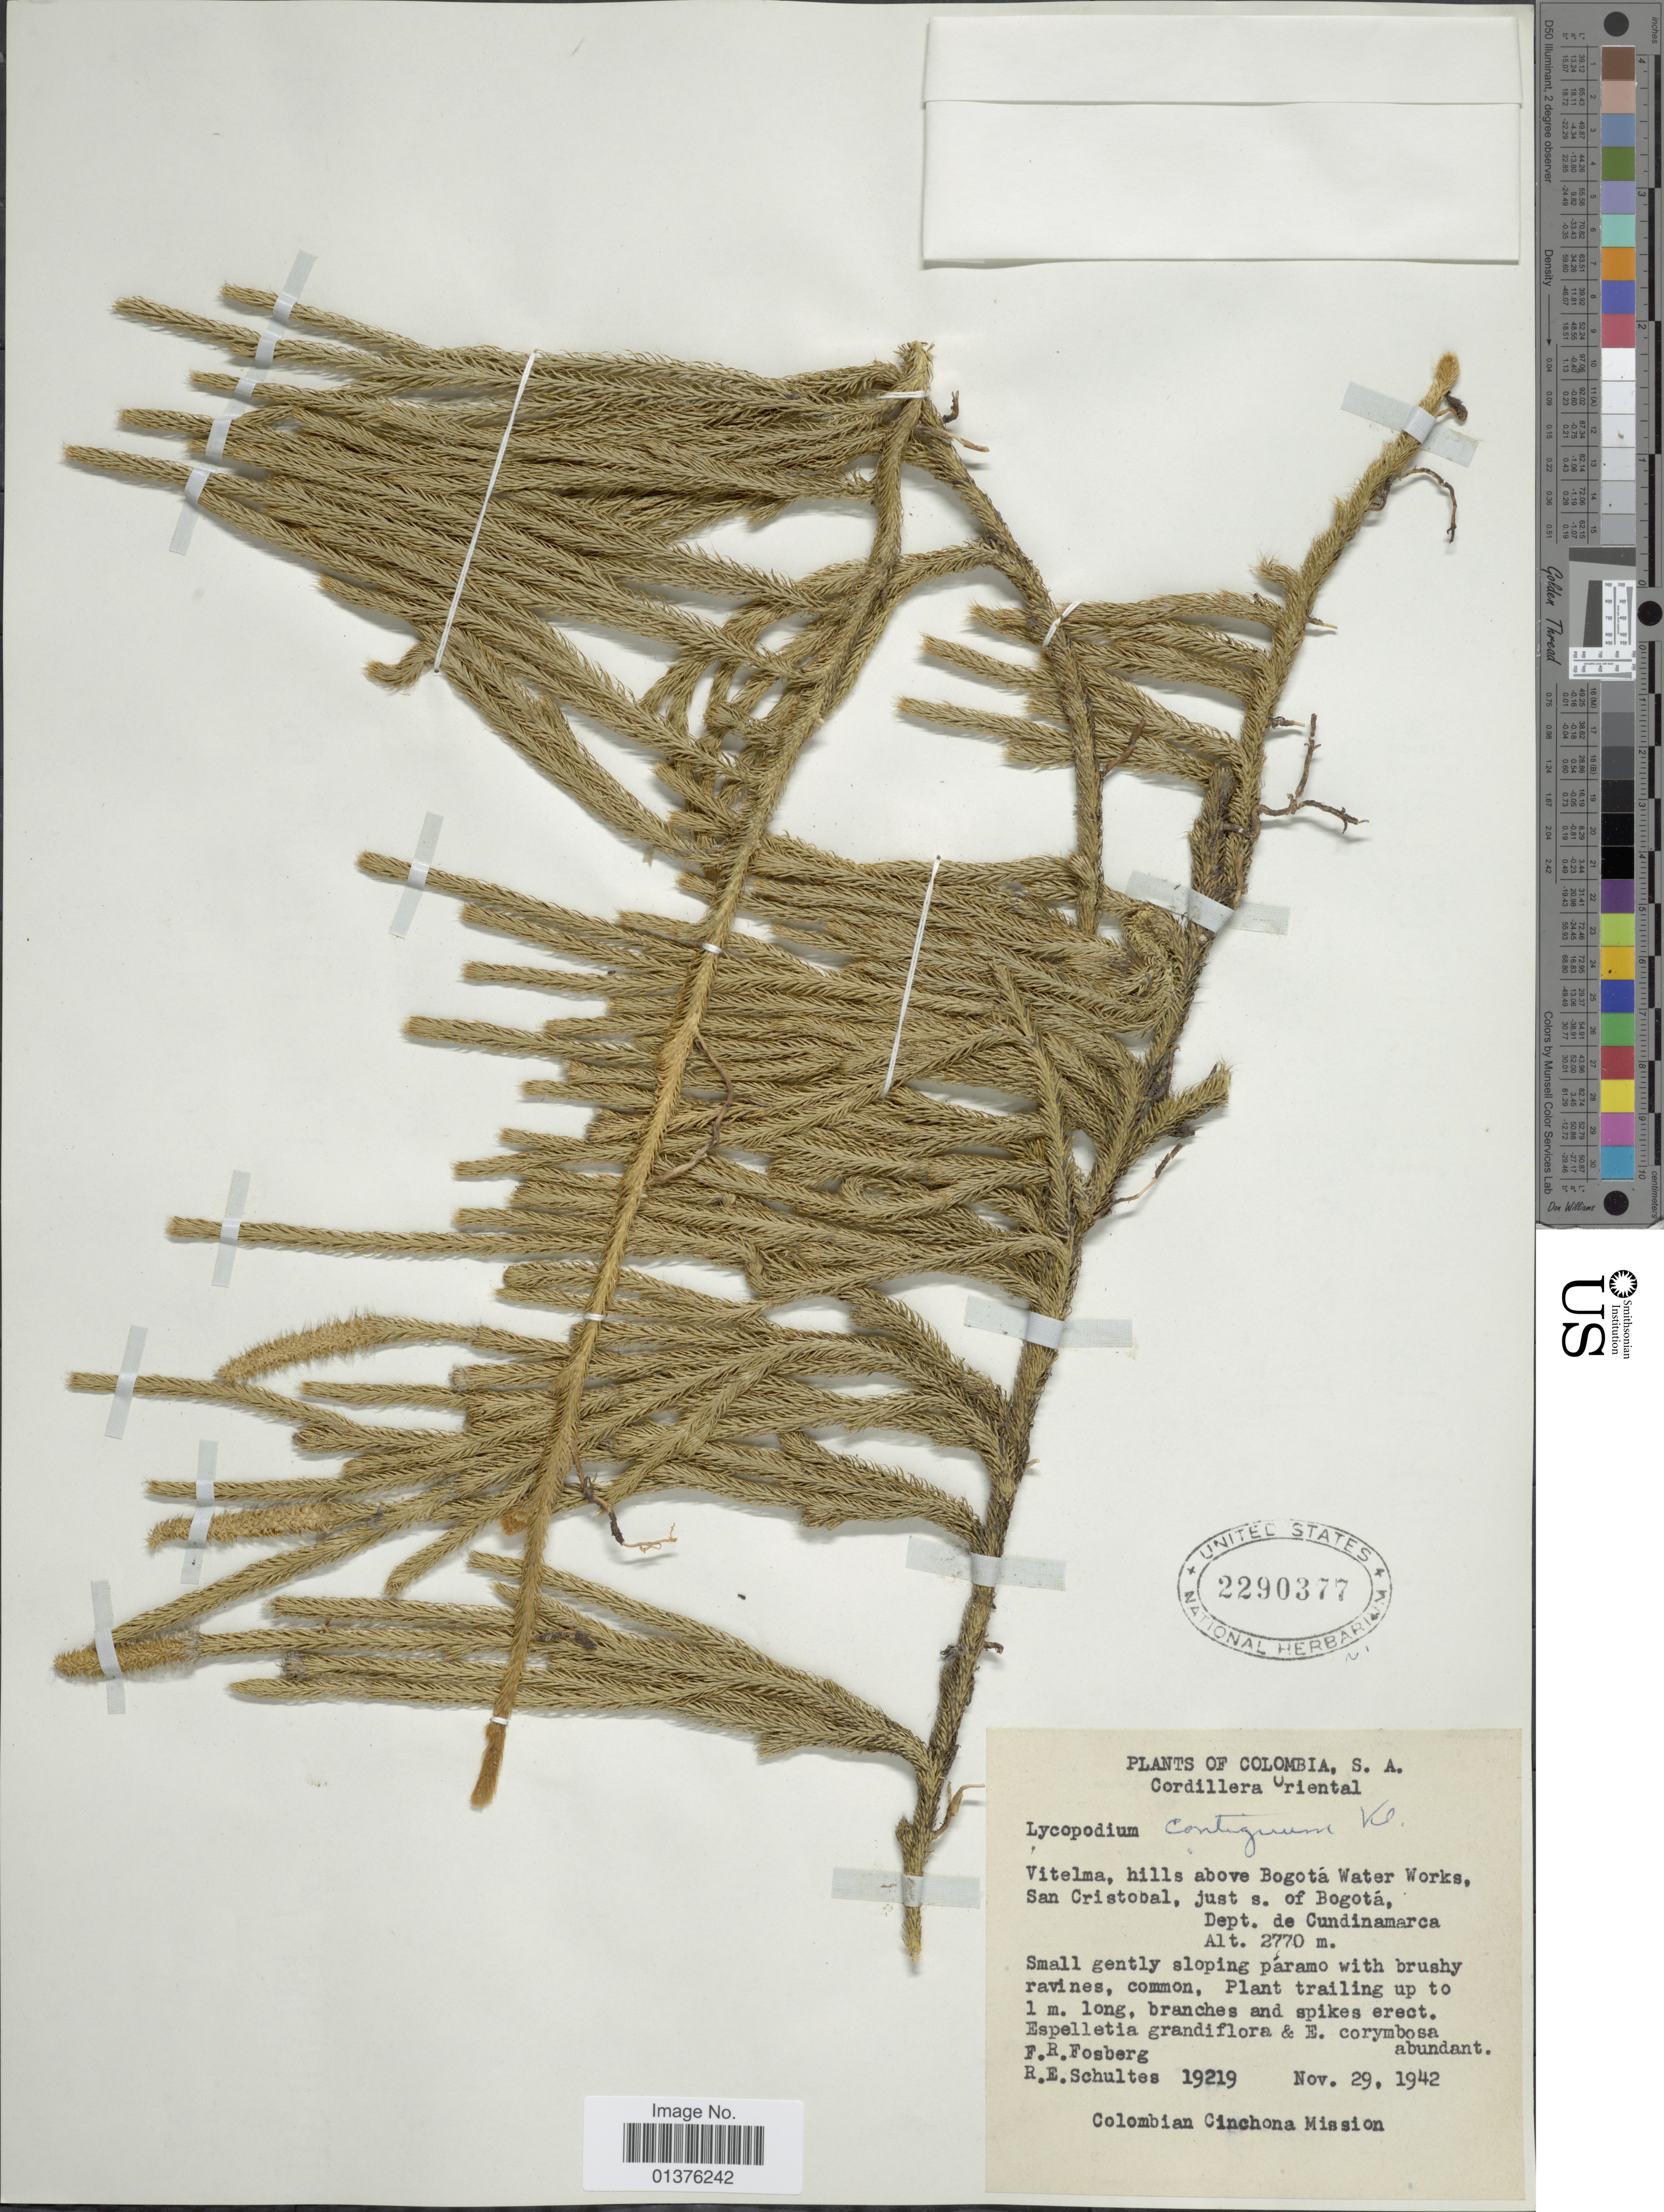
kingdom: Plantae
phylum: Tracheophyta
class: Lycopodiopsida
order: Lycopodiales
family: Lycopodiaceae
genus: Lycopodium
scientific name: Lycopodium clavatum subsp. contiguum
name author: (Klotzsch) B. Øllg.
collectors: F. R. Fosberg & R. E. Schultes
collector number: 19219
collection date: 1942-11-29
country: Colombia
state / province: Cundinamarca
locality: Vitelma, hills above Bogota Water Works, San Cristobal, just s. of Bogota, dept. Cundinamarca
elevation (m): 2270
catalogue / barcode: US 2290377